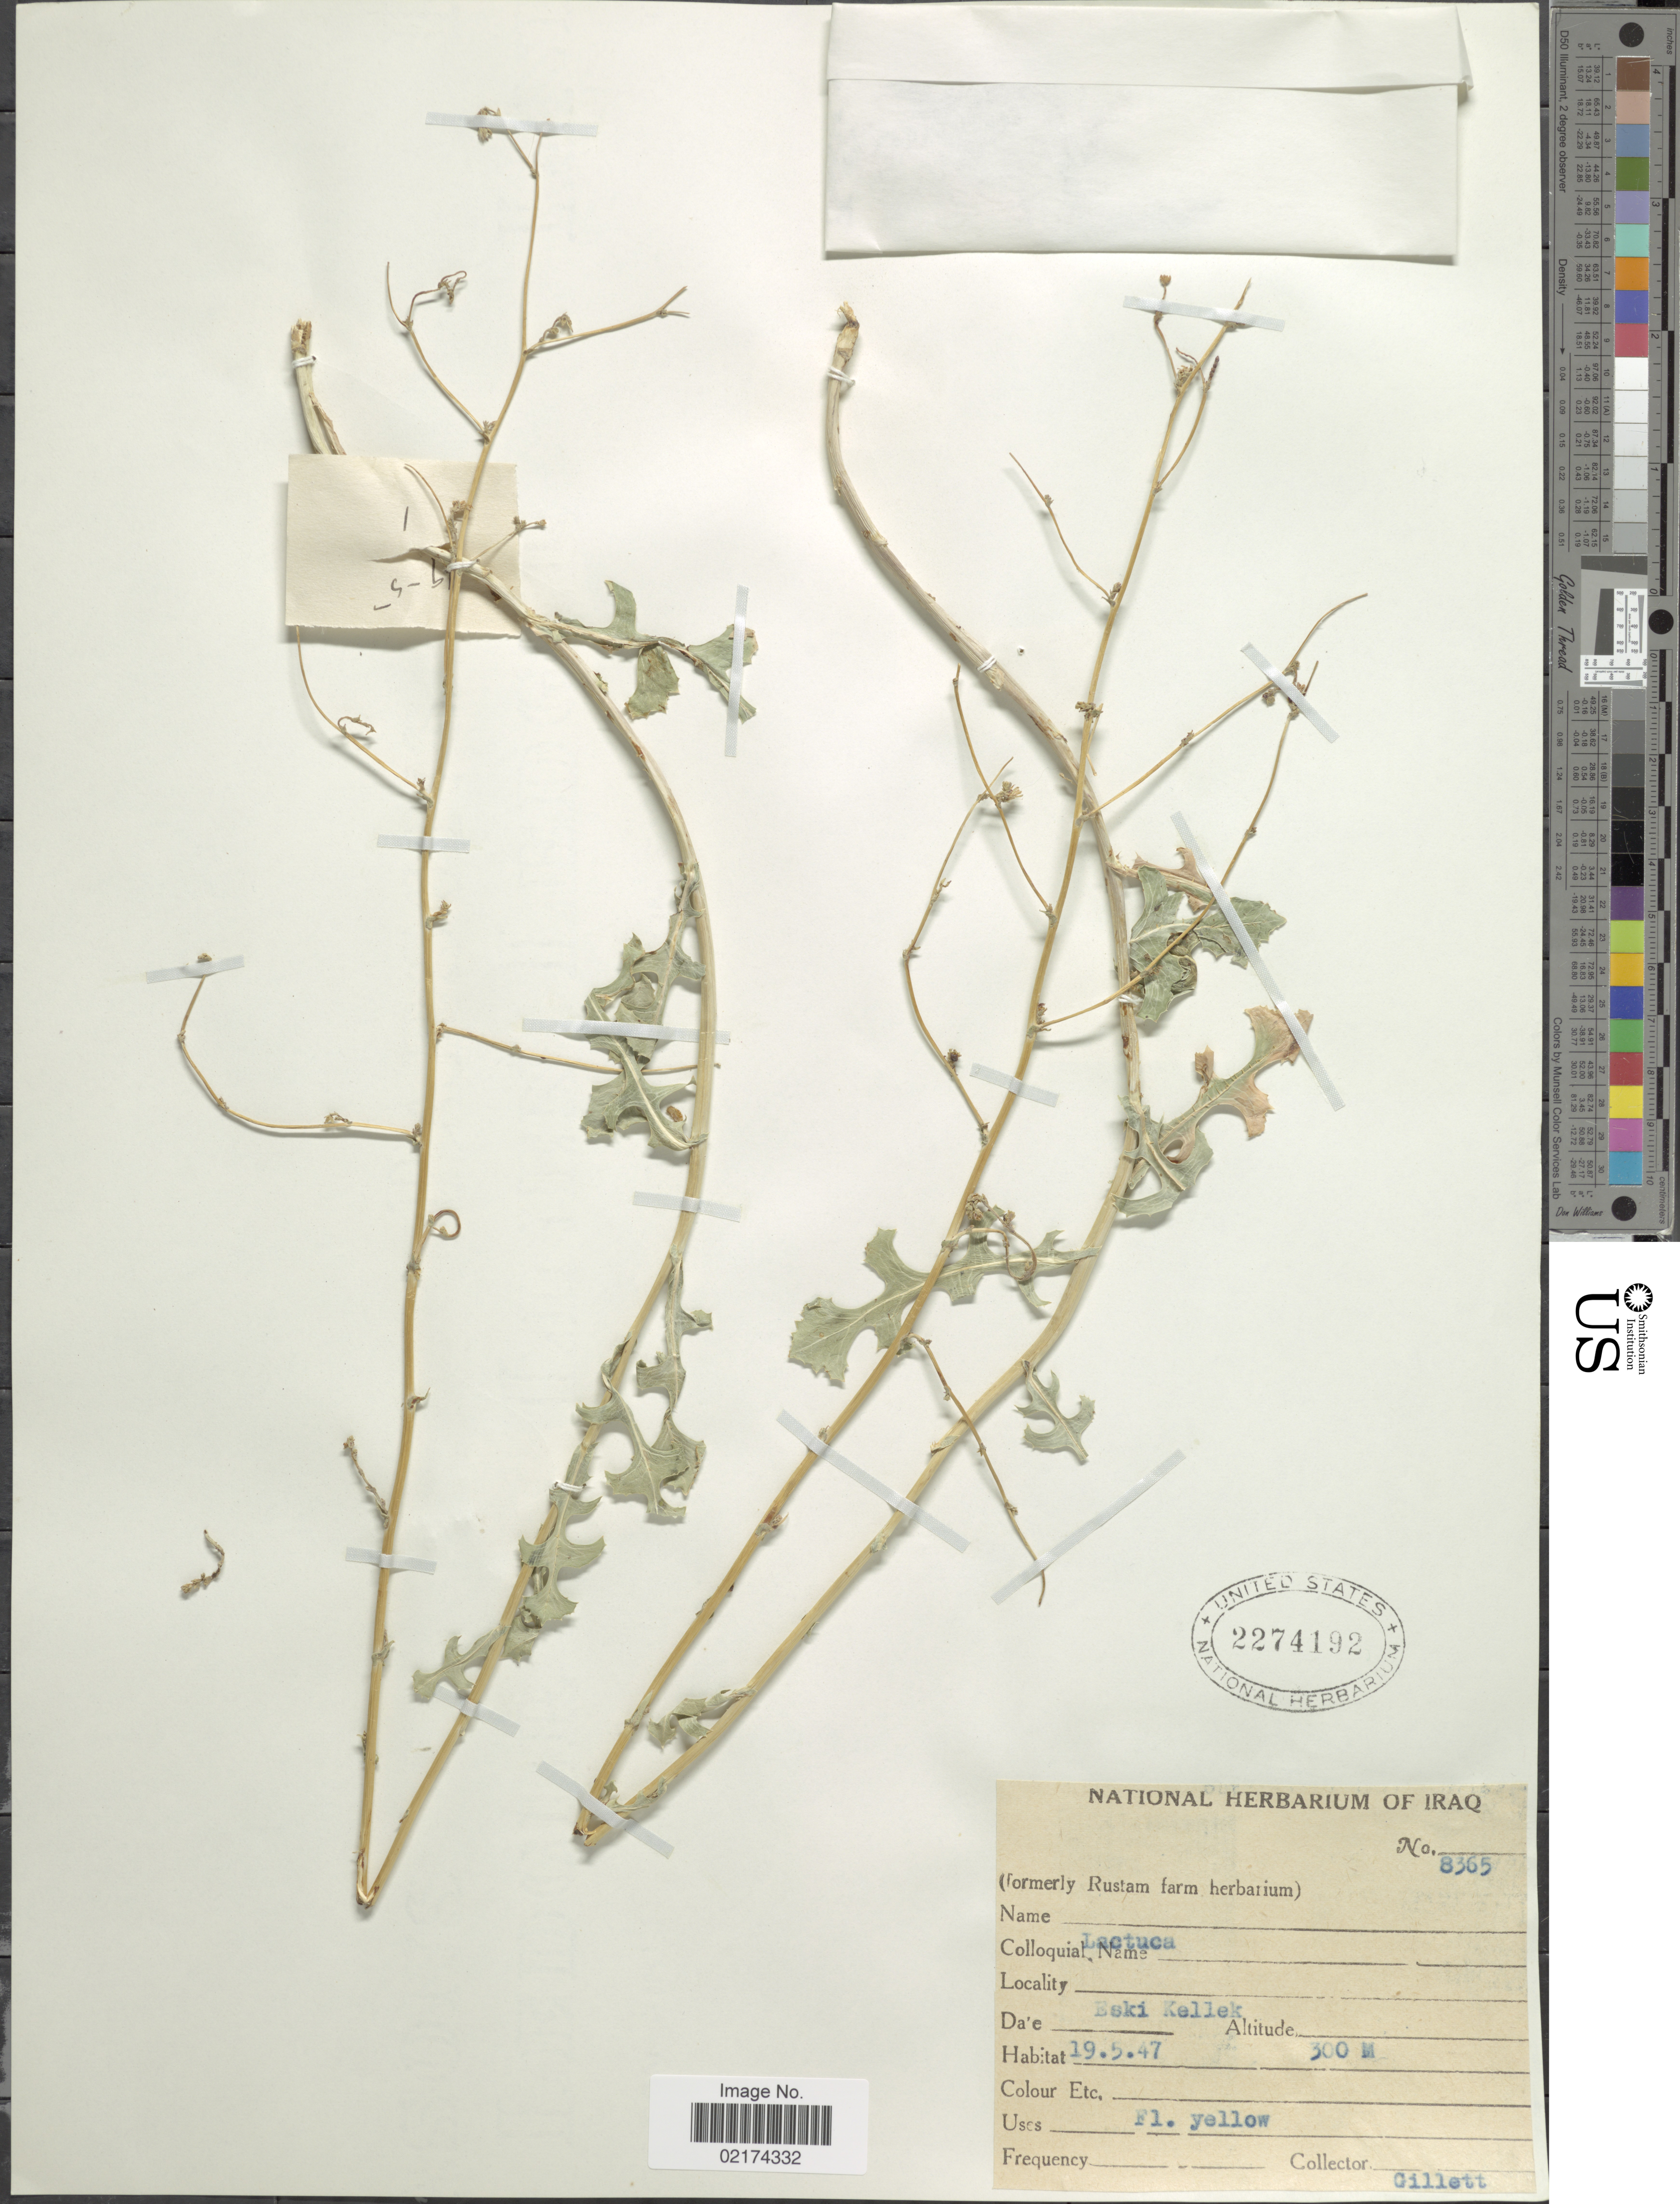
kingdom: Plantae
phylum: Tracheophyta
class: Magnoliopsida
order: Asterales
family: Asteraceae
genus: Lactuca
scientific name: Lactuca sp.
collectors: Gillett, --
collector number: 8365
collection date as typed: Transcribed d/m/y: 19/5/47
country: Iraq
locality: Eski Kellek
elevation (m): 300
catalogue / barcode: US 2274192